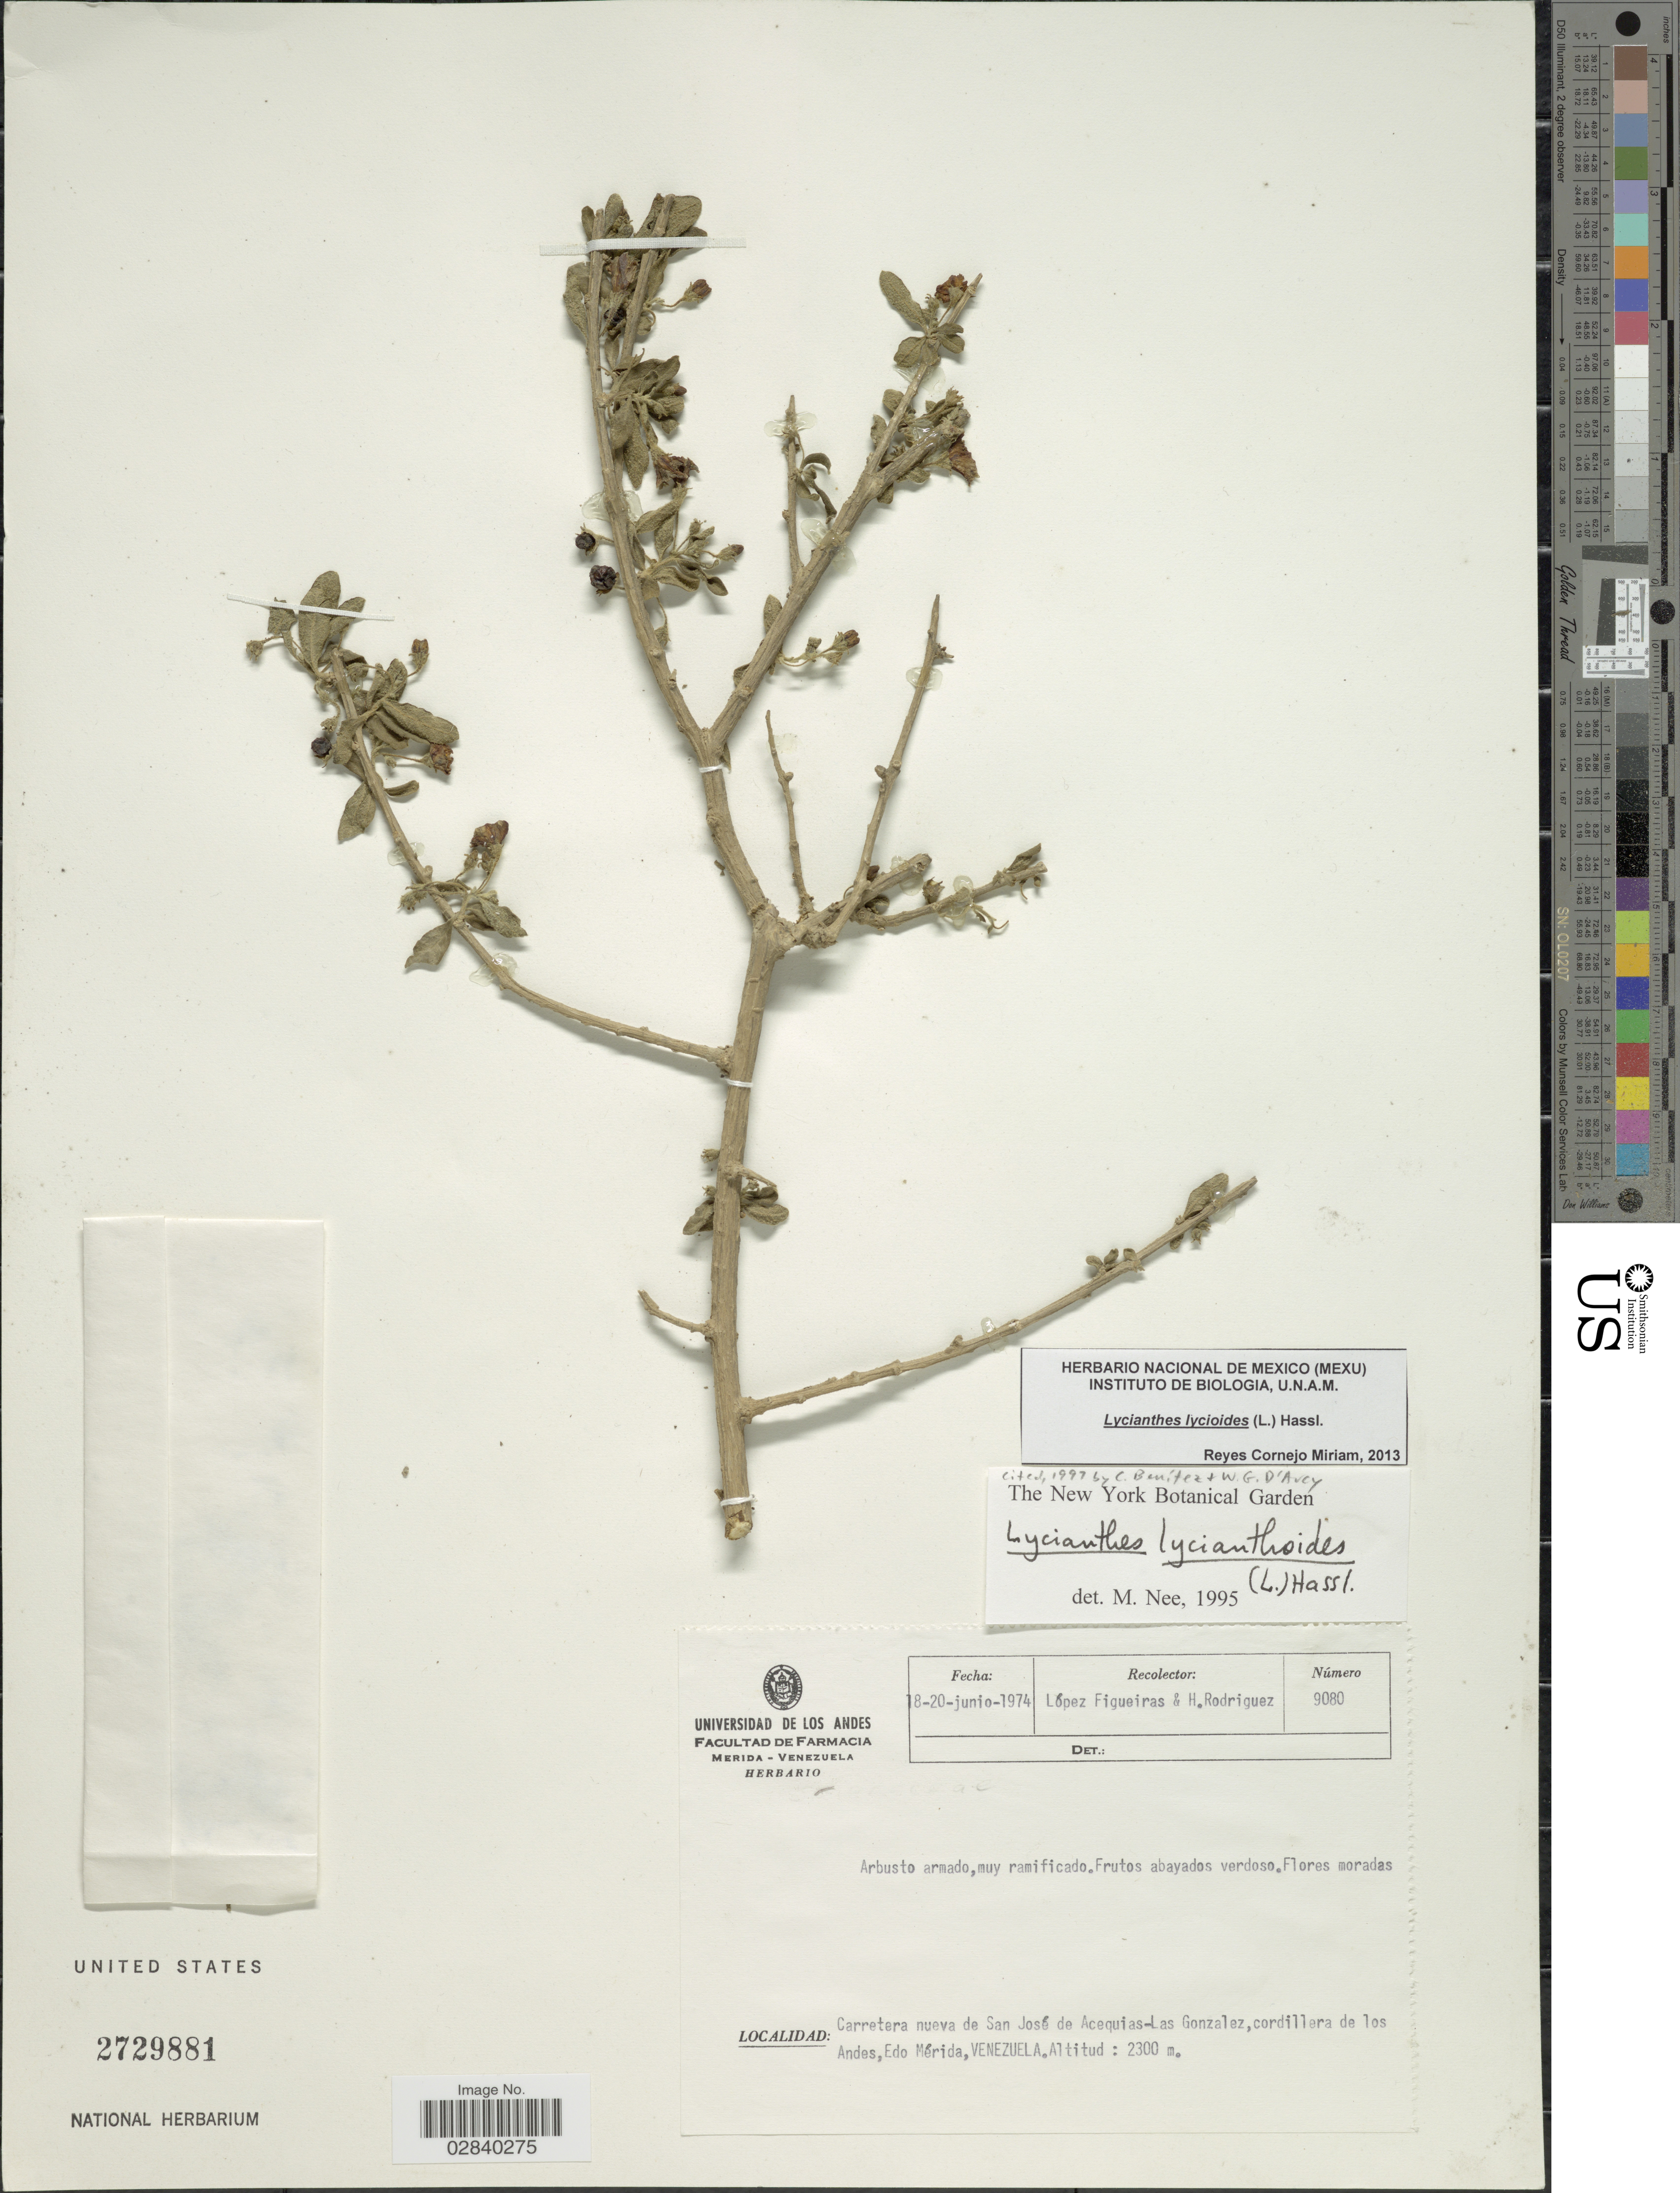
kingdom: Plantae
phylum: Tracheophyta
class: Magnoliopsida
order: Solanales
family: Solanaceae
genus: Lycianthes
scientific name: Lycianthes lycioides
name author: (L.) Hassl.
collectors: L. Figueiras & H. Rodríguez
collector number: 9080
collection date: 1974-06-18/1974-06-20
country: Venezuela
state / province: Mérida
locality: Carretera nueva de San José de Acequias-Las Gonzales, cordillera de los Andes, Edo. Mérida.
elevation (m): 2300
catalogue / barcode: US 2729881